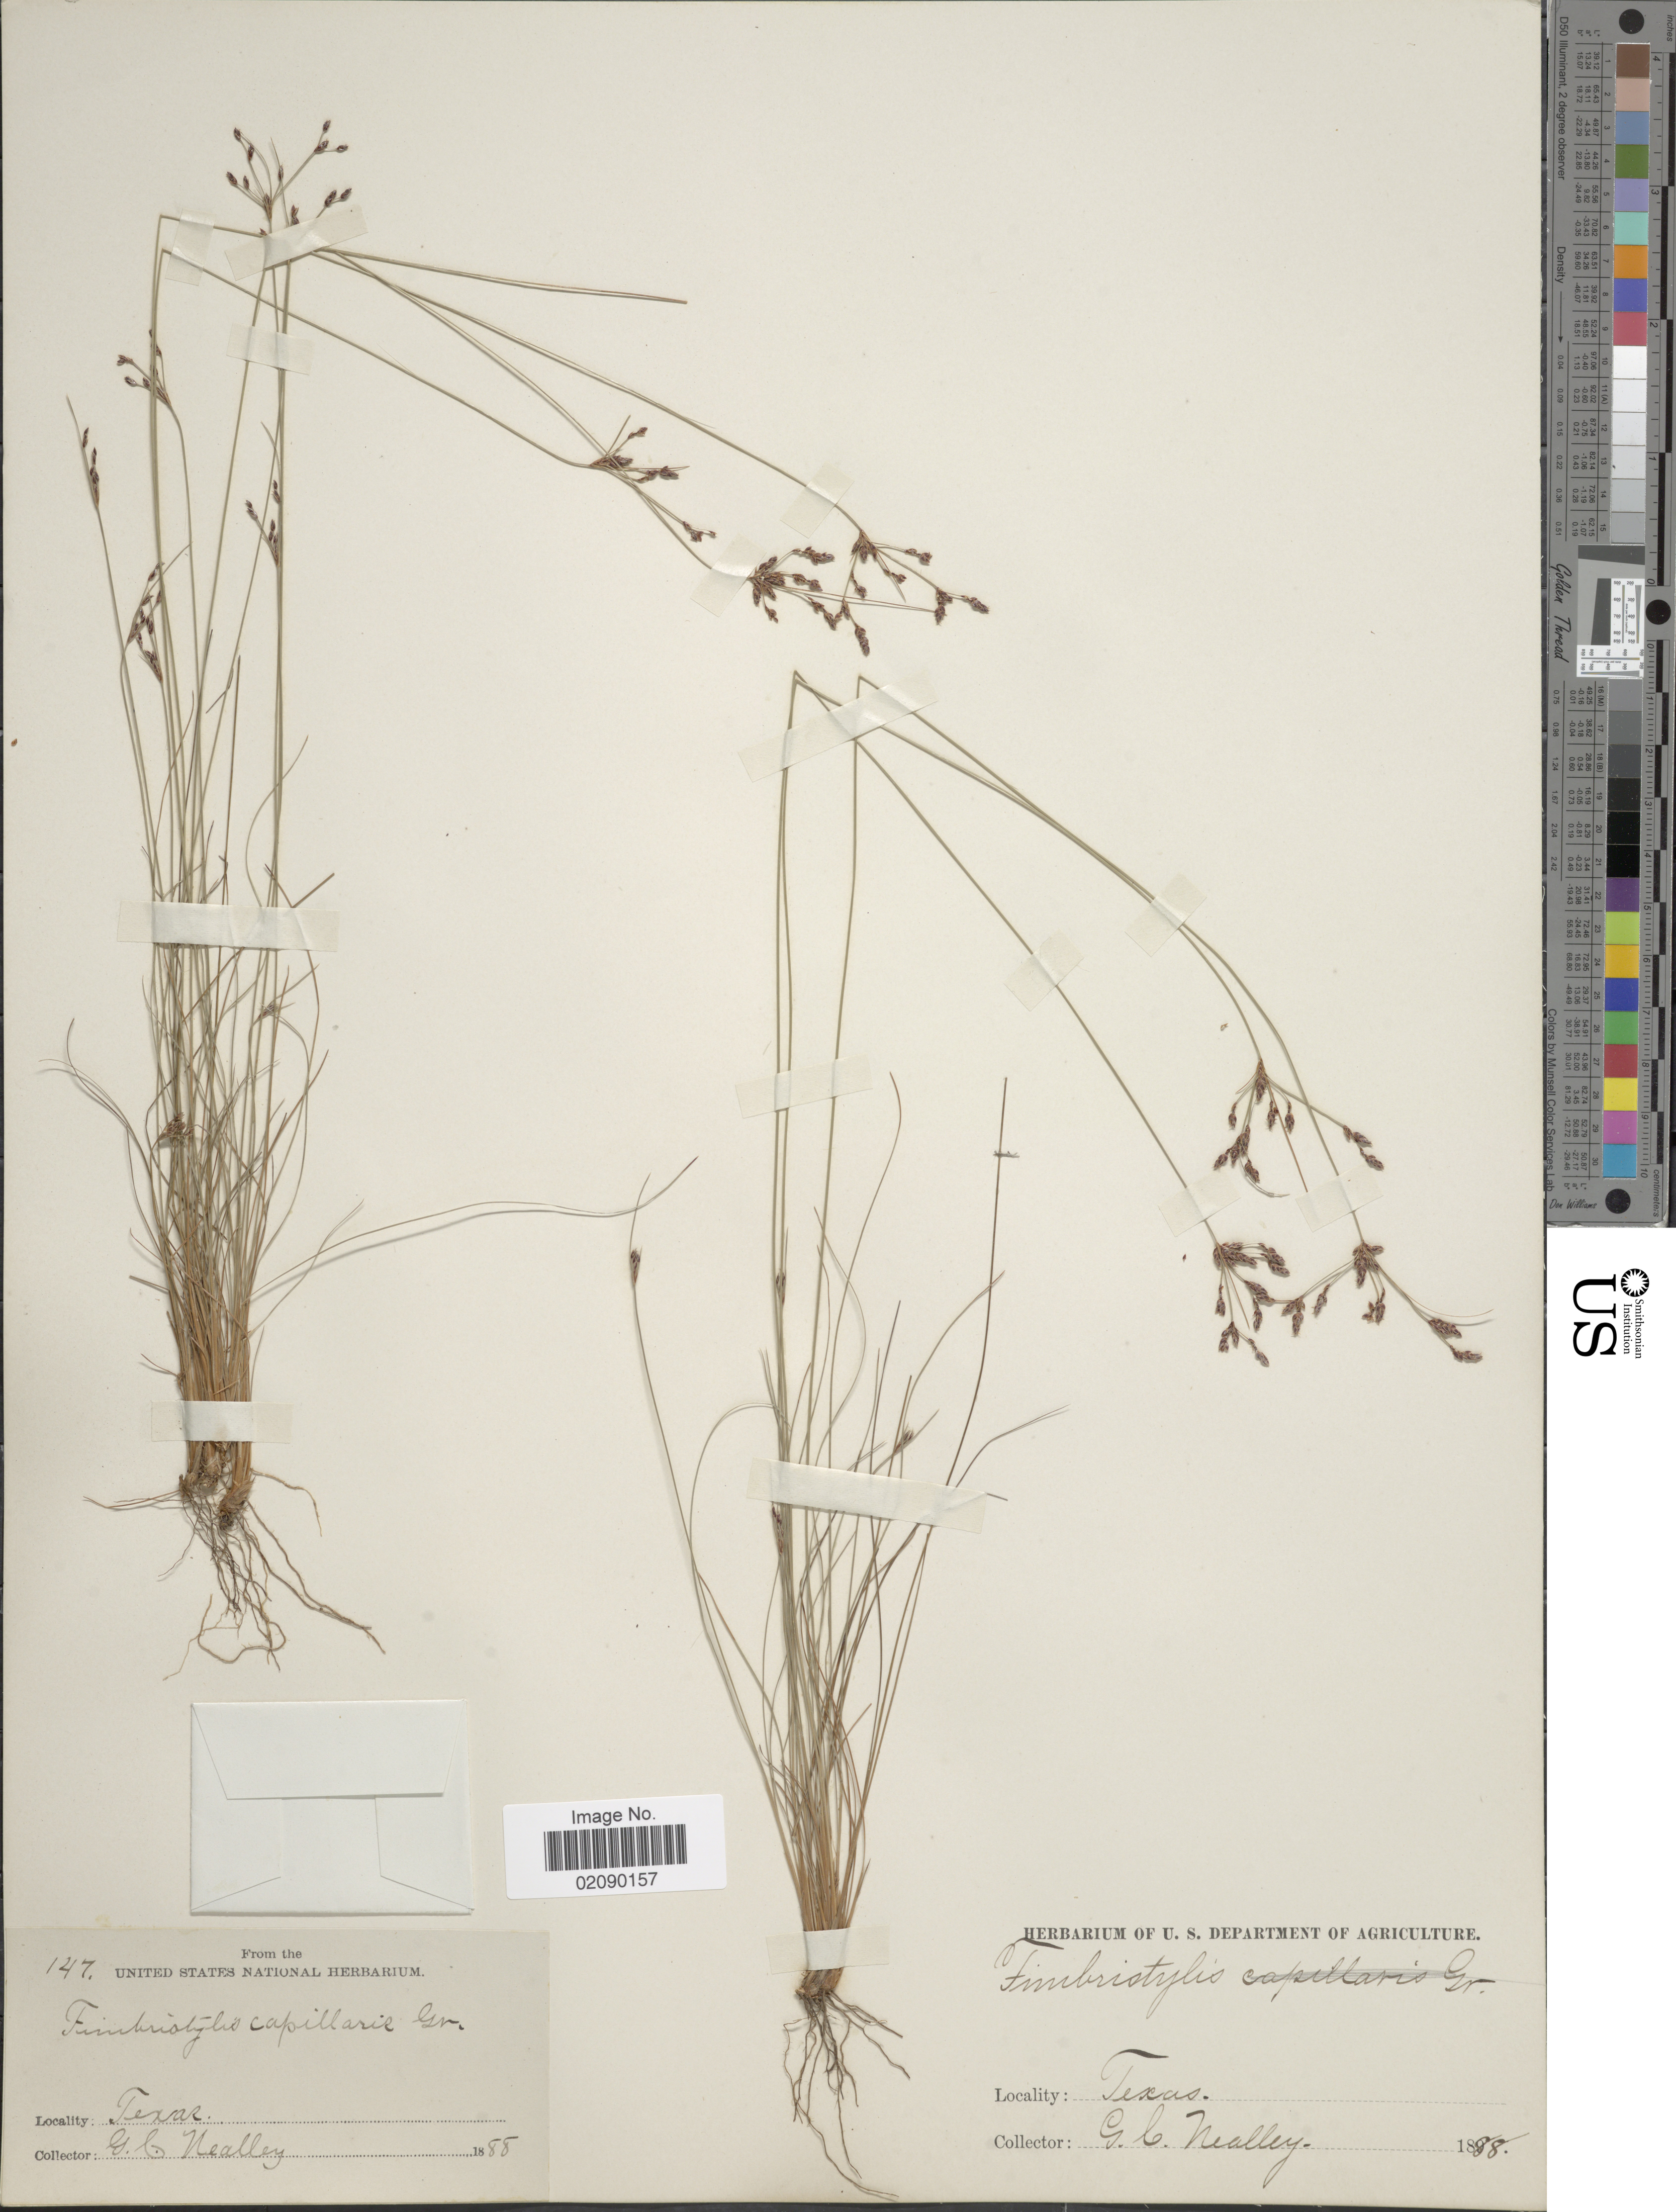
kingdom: Plantae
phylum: Tracheophyta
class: Liliopsida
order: Poales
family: Cyperaceae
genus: Bulbostylis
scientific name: Bulbostylis capillaris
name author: (L.) Kunth ex C.B. Clarke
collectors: G. C. Nealley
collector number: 147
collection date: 1888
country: United States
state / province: Texas